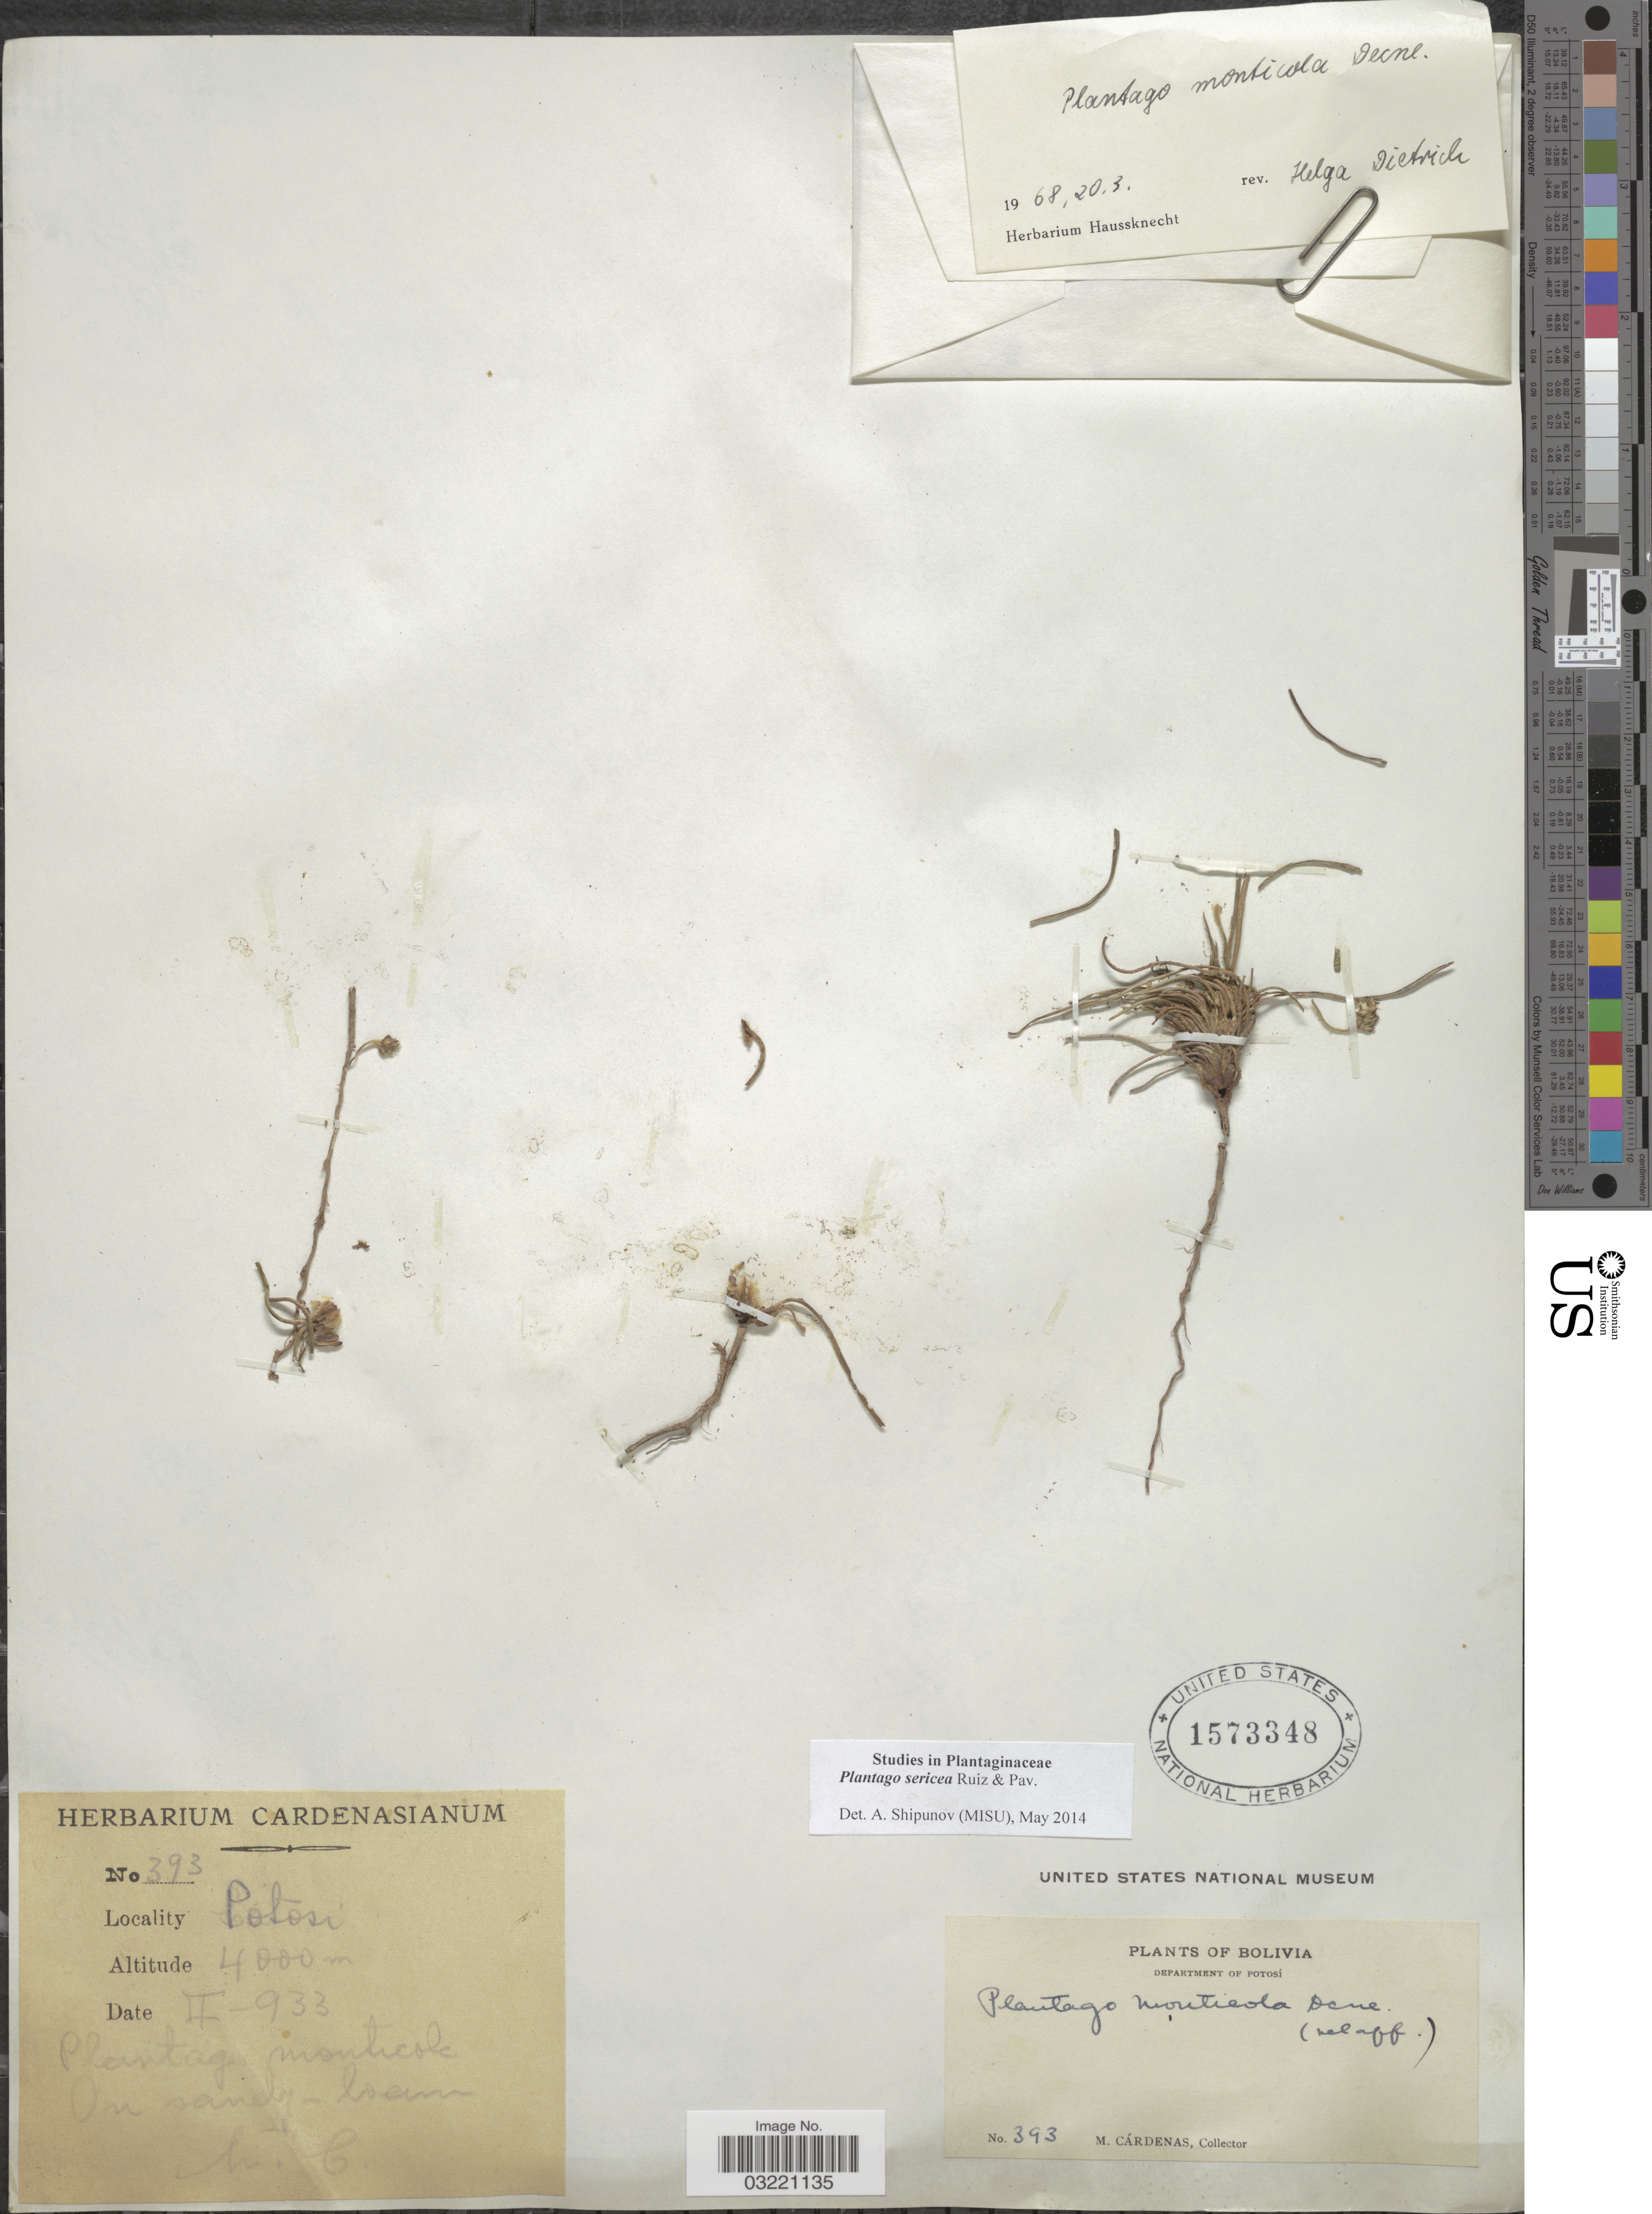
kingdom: Plantae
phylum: Tracheophyta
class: Magnoliopsida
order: Lamiales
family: Plantaginaceae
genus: Plantago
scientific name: Plantago sericea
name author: Ruiz & Pav.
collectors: M. Cárdenas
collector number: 393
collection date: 1933-02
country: Bolivia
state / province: Potosi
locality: Department of Potosí. Potosi.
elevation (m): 4000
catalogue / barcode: US 1573348